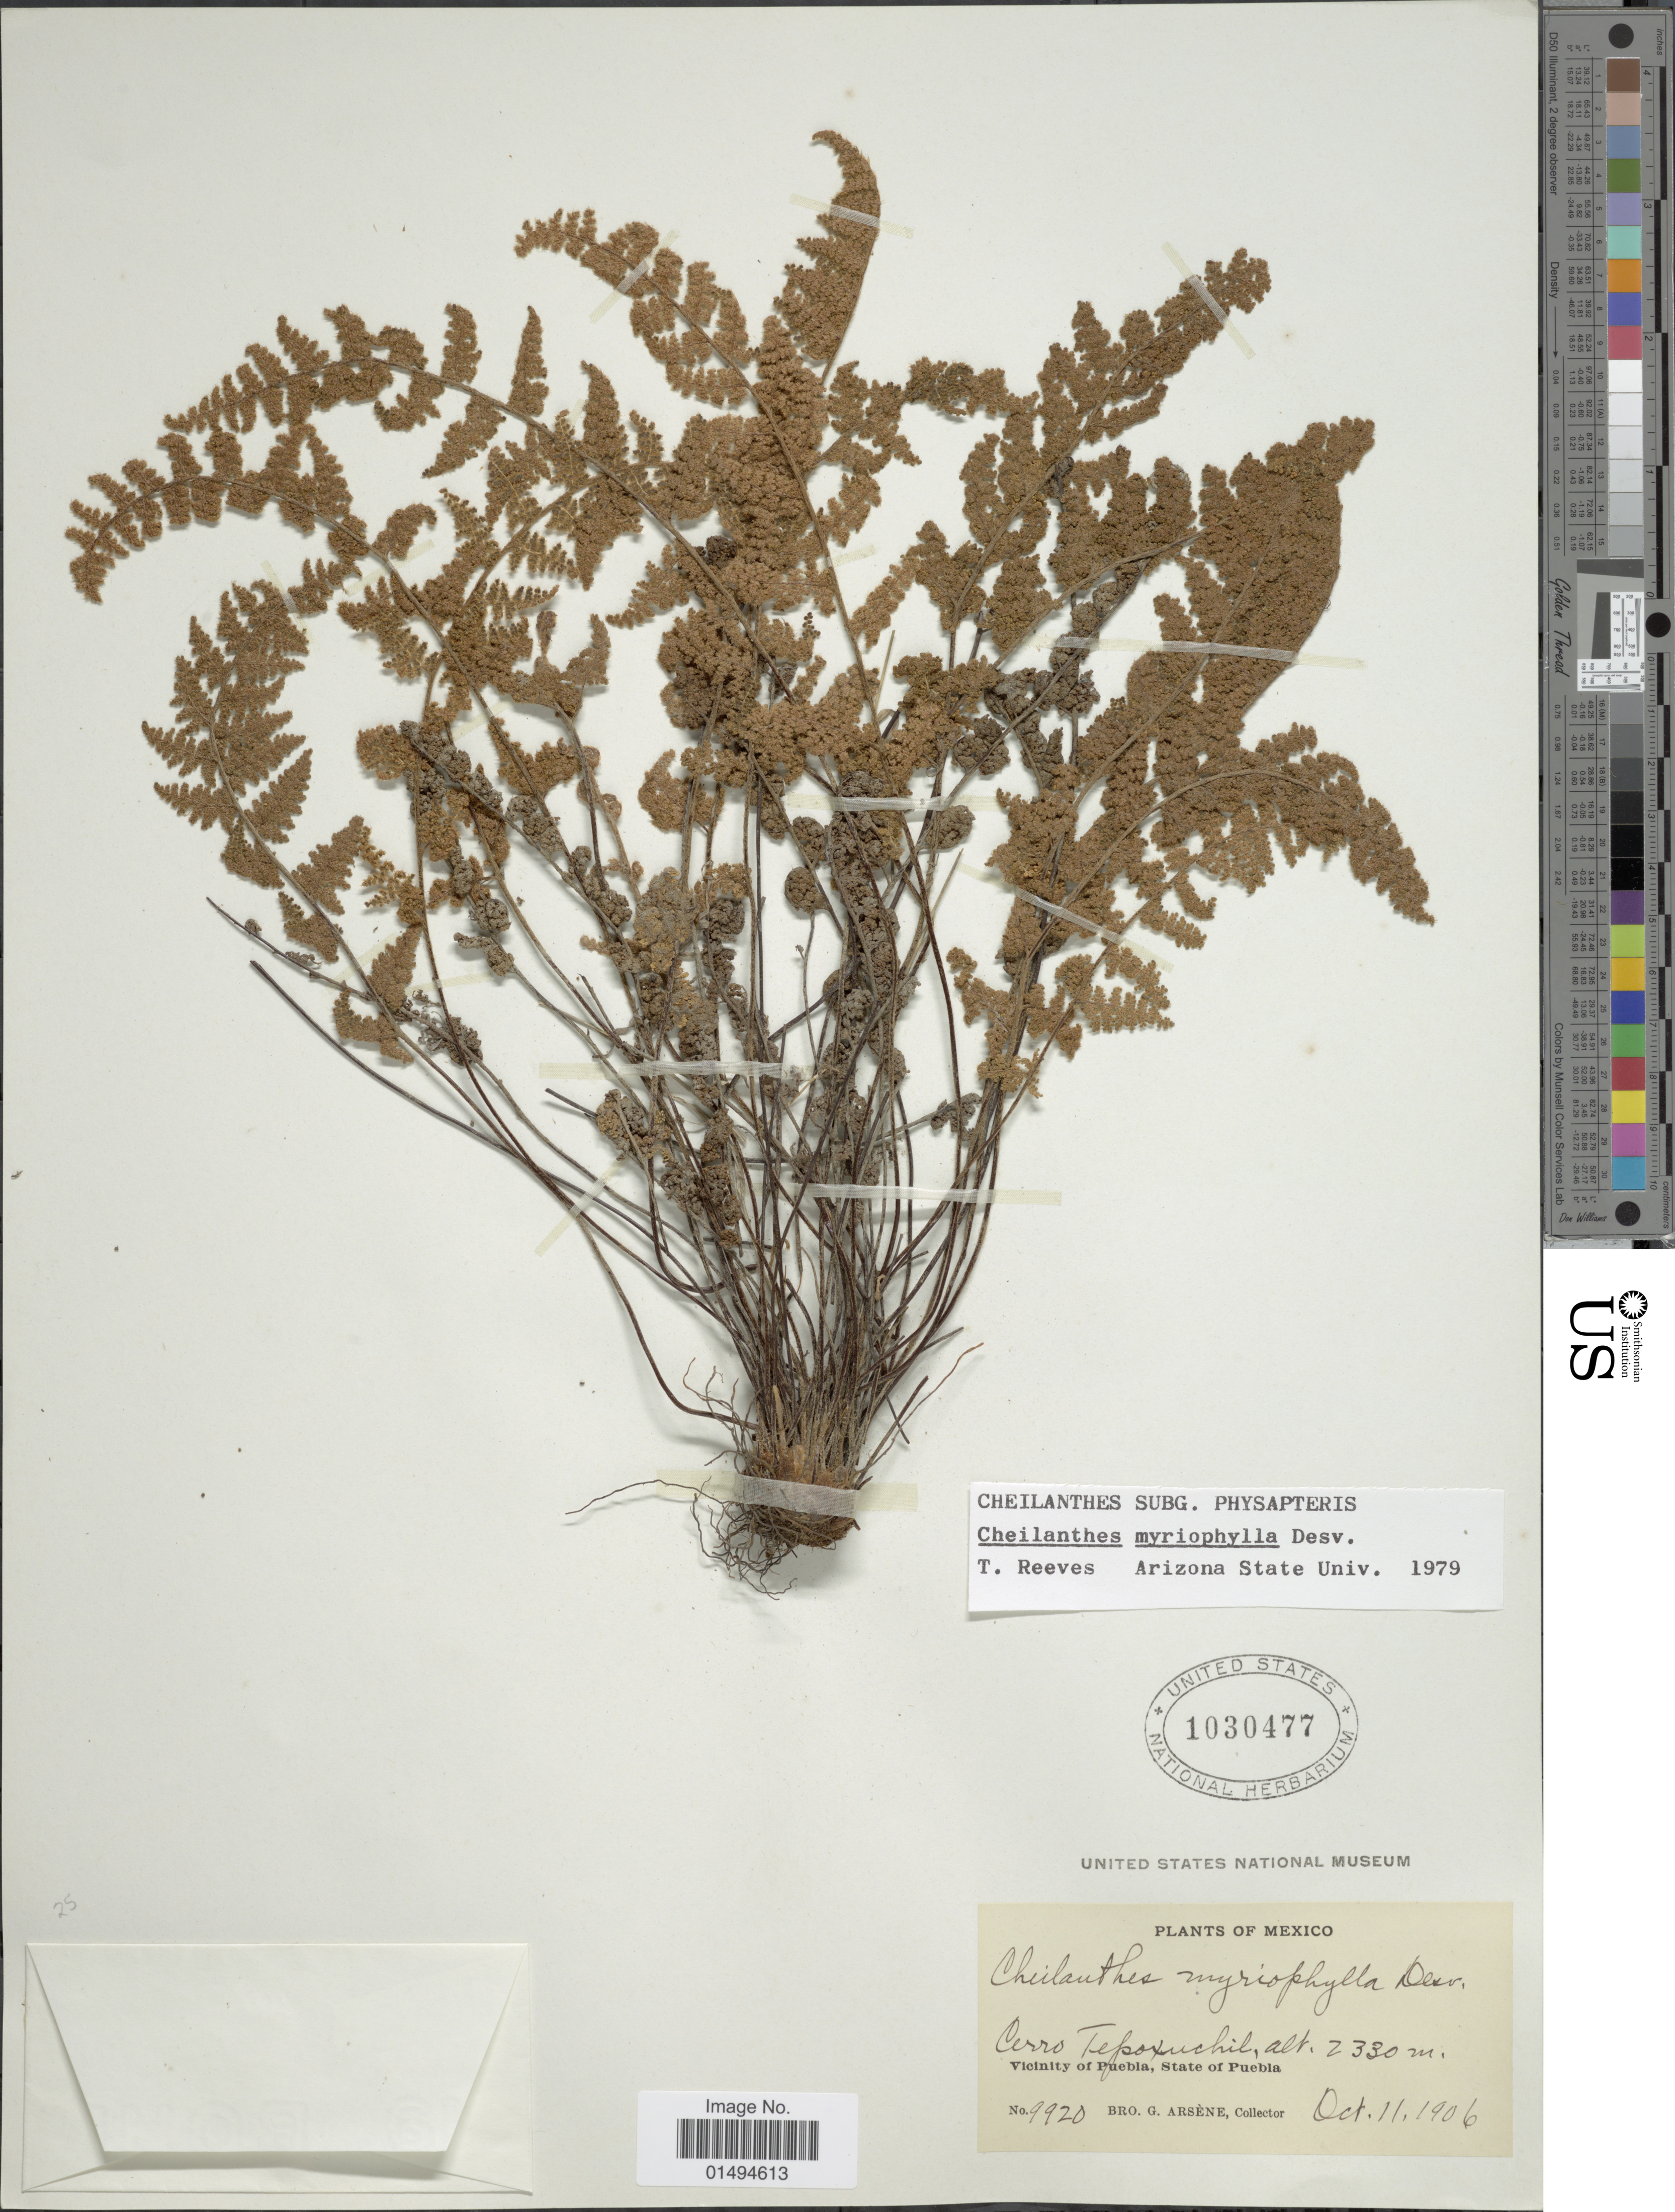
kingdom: Plantae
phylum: Tracheophyta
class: Polypodiopsida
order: Polypodiales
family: Pteridaceae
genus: Myriopteris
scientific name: Myriopteris myriophylla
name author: (Desv.) J. Sm.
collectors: Bro. G. Arsène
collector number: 9920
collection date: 1906-10-11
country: Mexico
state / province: Puebla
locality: Cerro Tepoxuchil, Vicinity of Puebla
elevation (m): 2330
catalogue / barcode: US 1030477